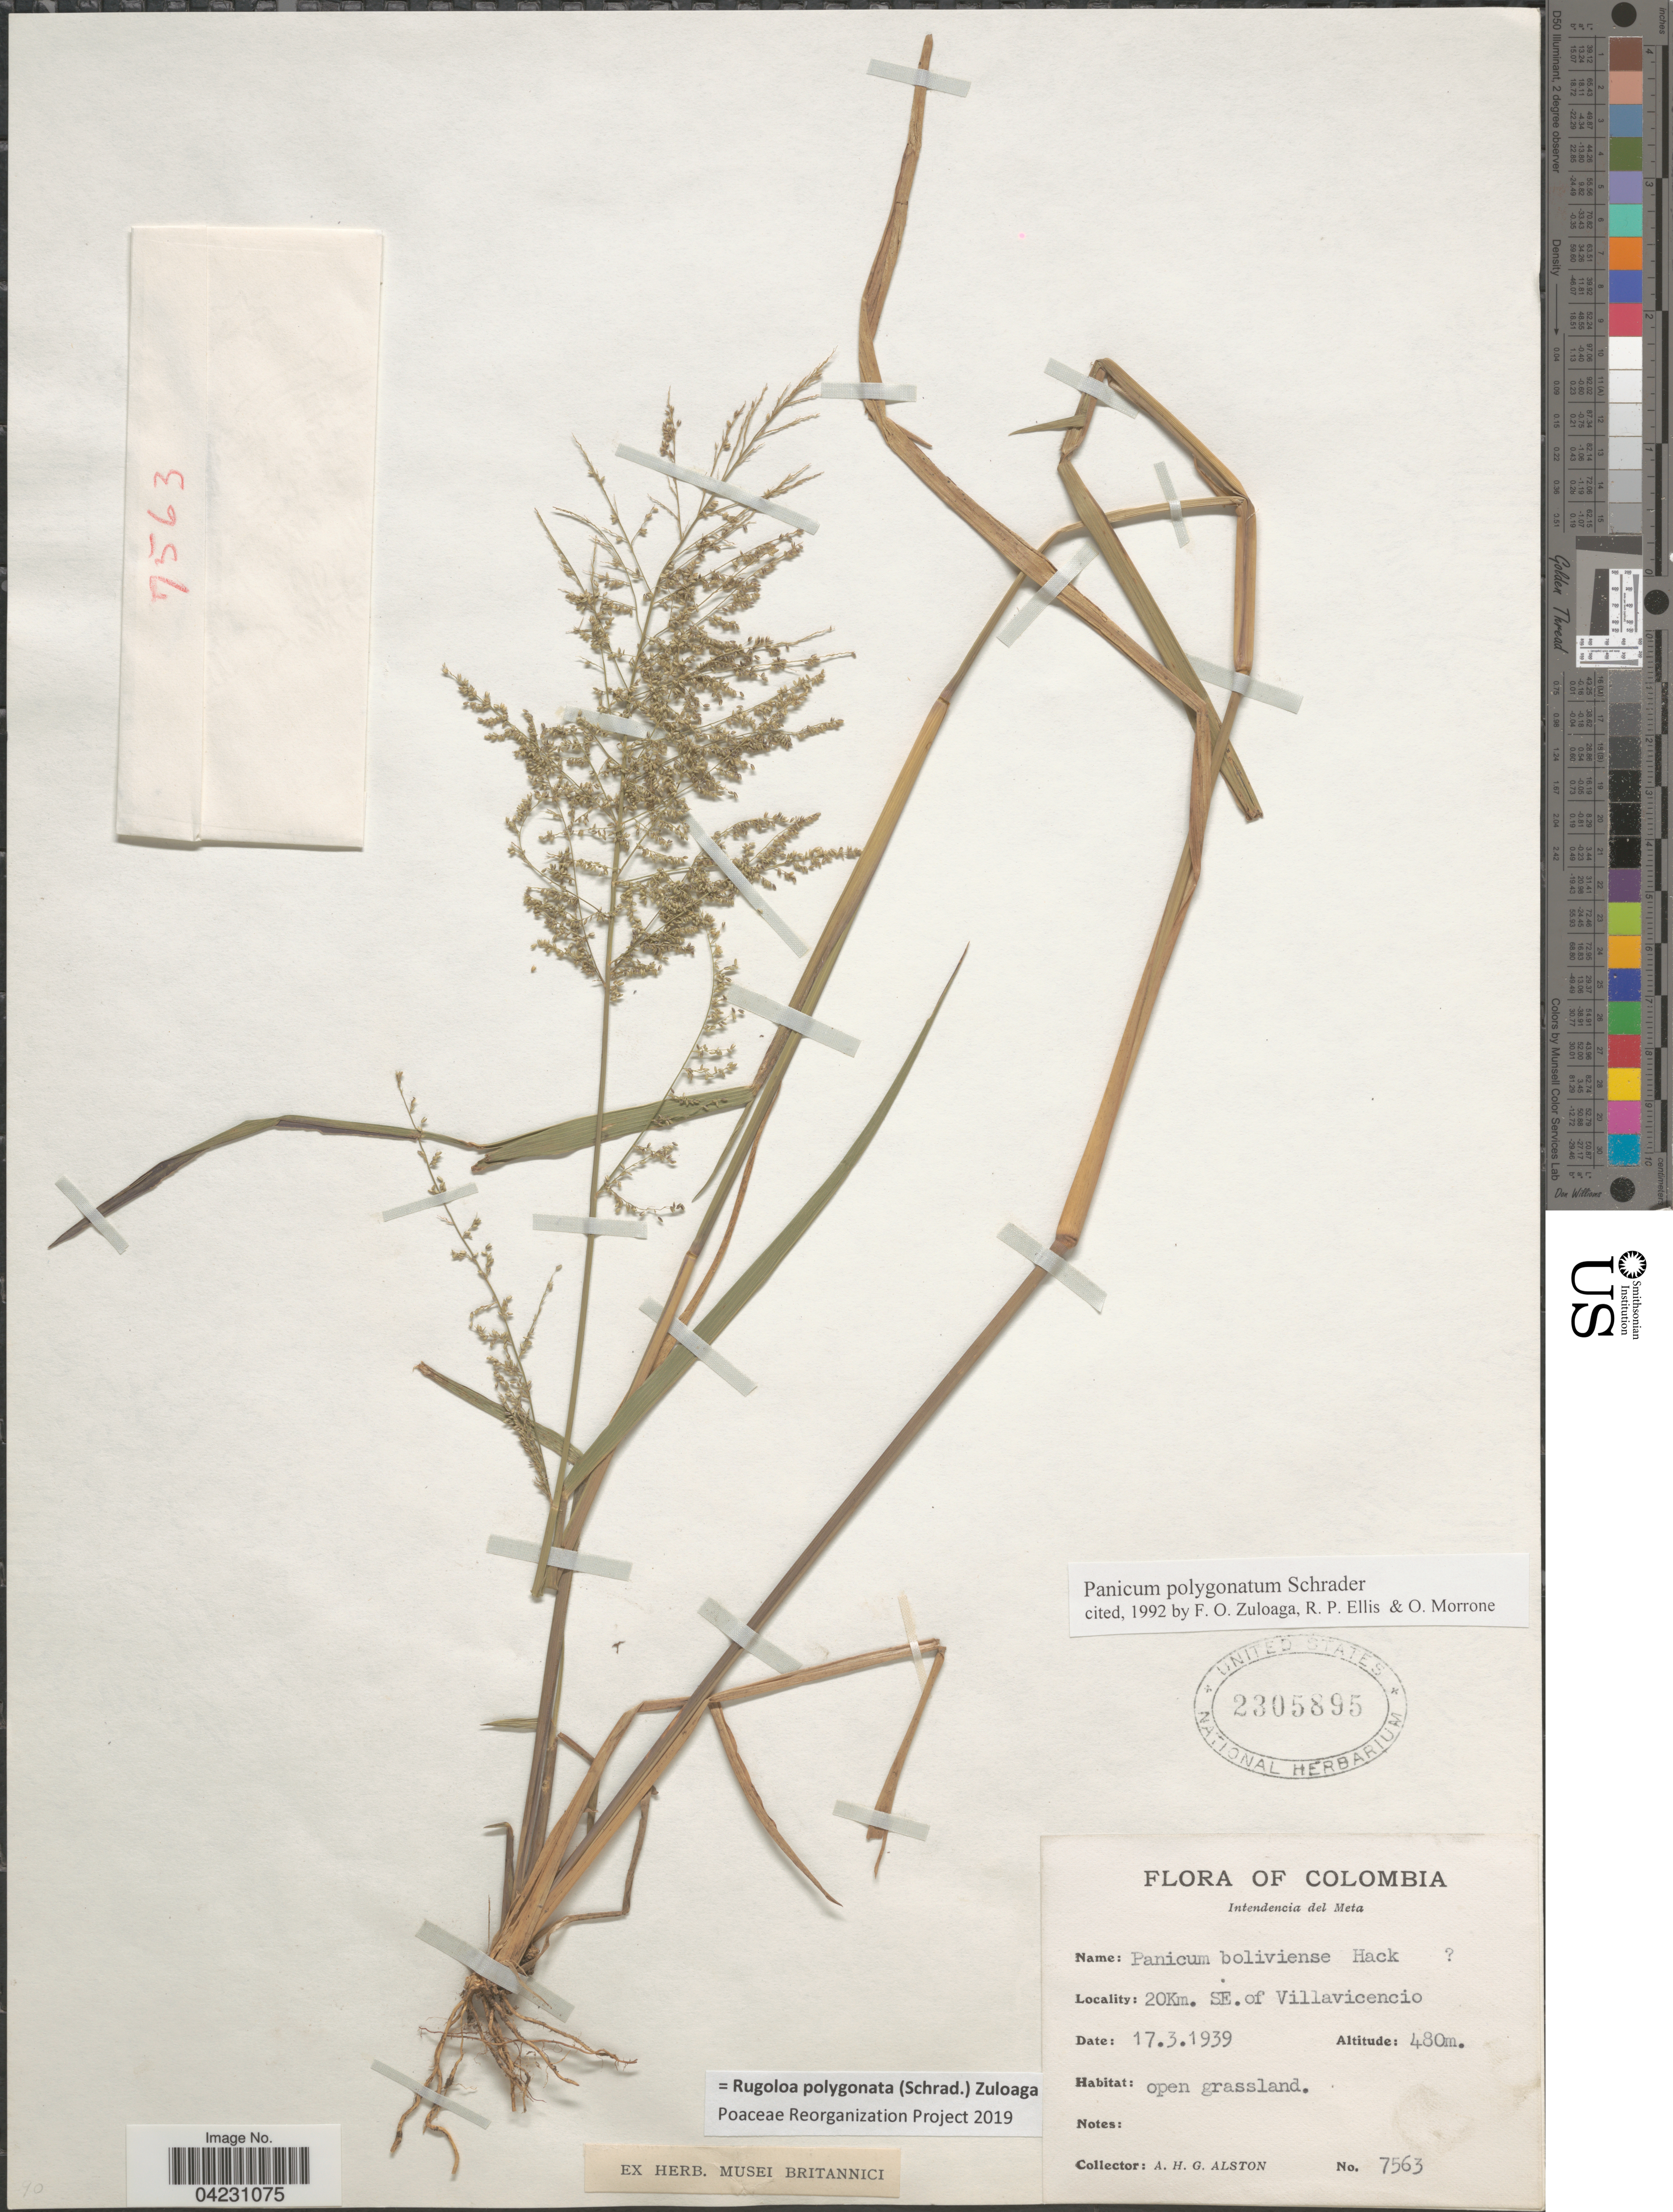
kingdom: Plantae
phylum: Tracheophyta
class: Liliopsida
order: Poales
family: Poaceae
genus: Rugoloa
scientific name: Rugoloa polygonata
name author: (Schrad.) Zuloaga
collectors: A. H. Alston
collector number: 7563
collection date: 1939-03-17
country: Colombia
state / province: Meta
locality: Intendencia del Meta. 20Km. SE. of Villavicencio.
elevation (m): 480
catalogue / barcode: US 2305895